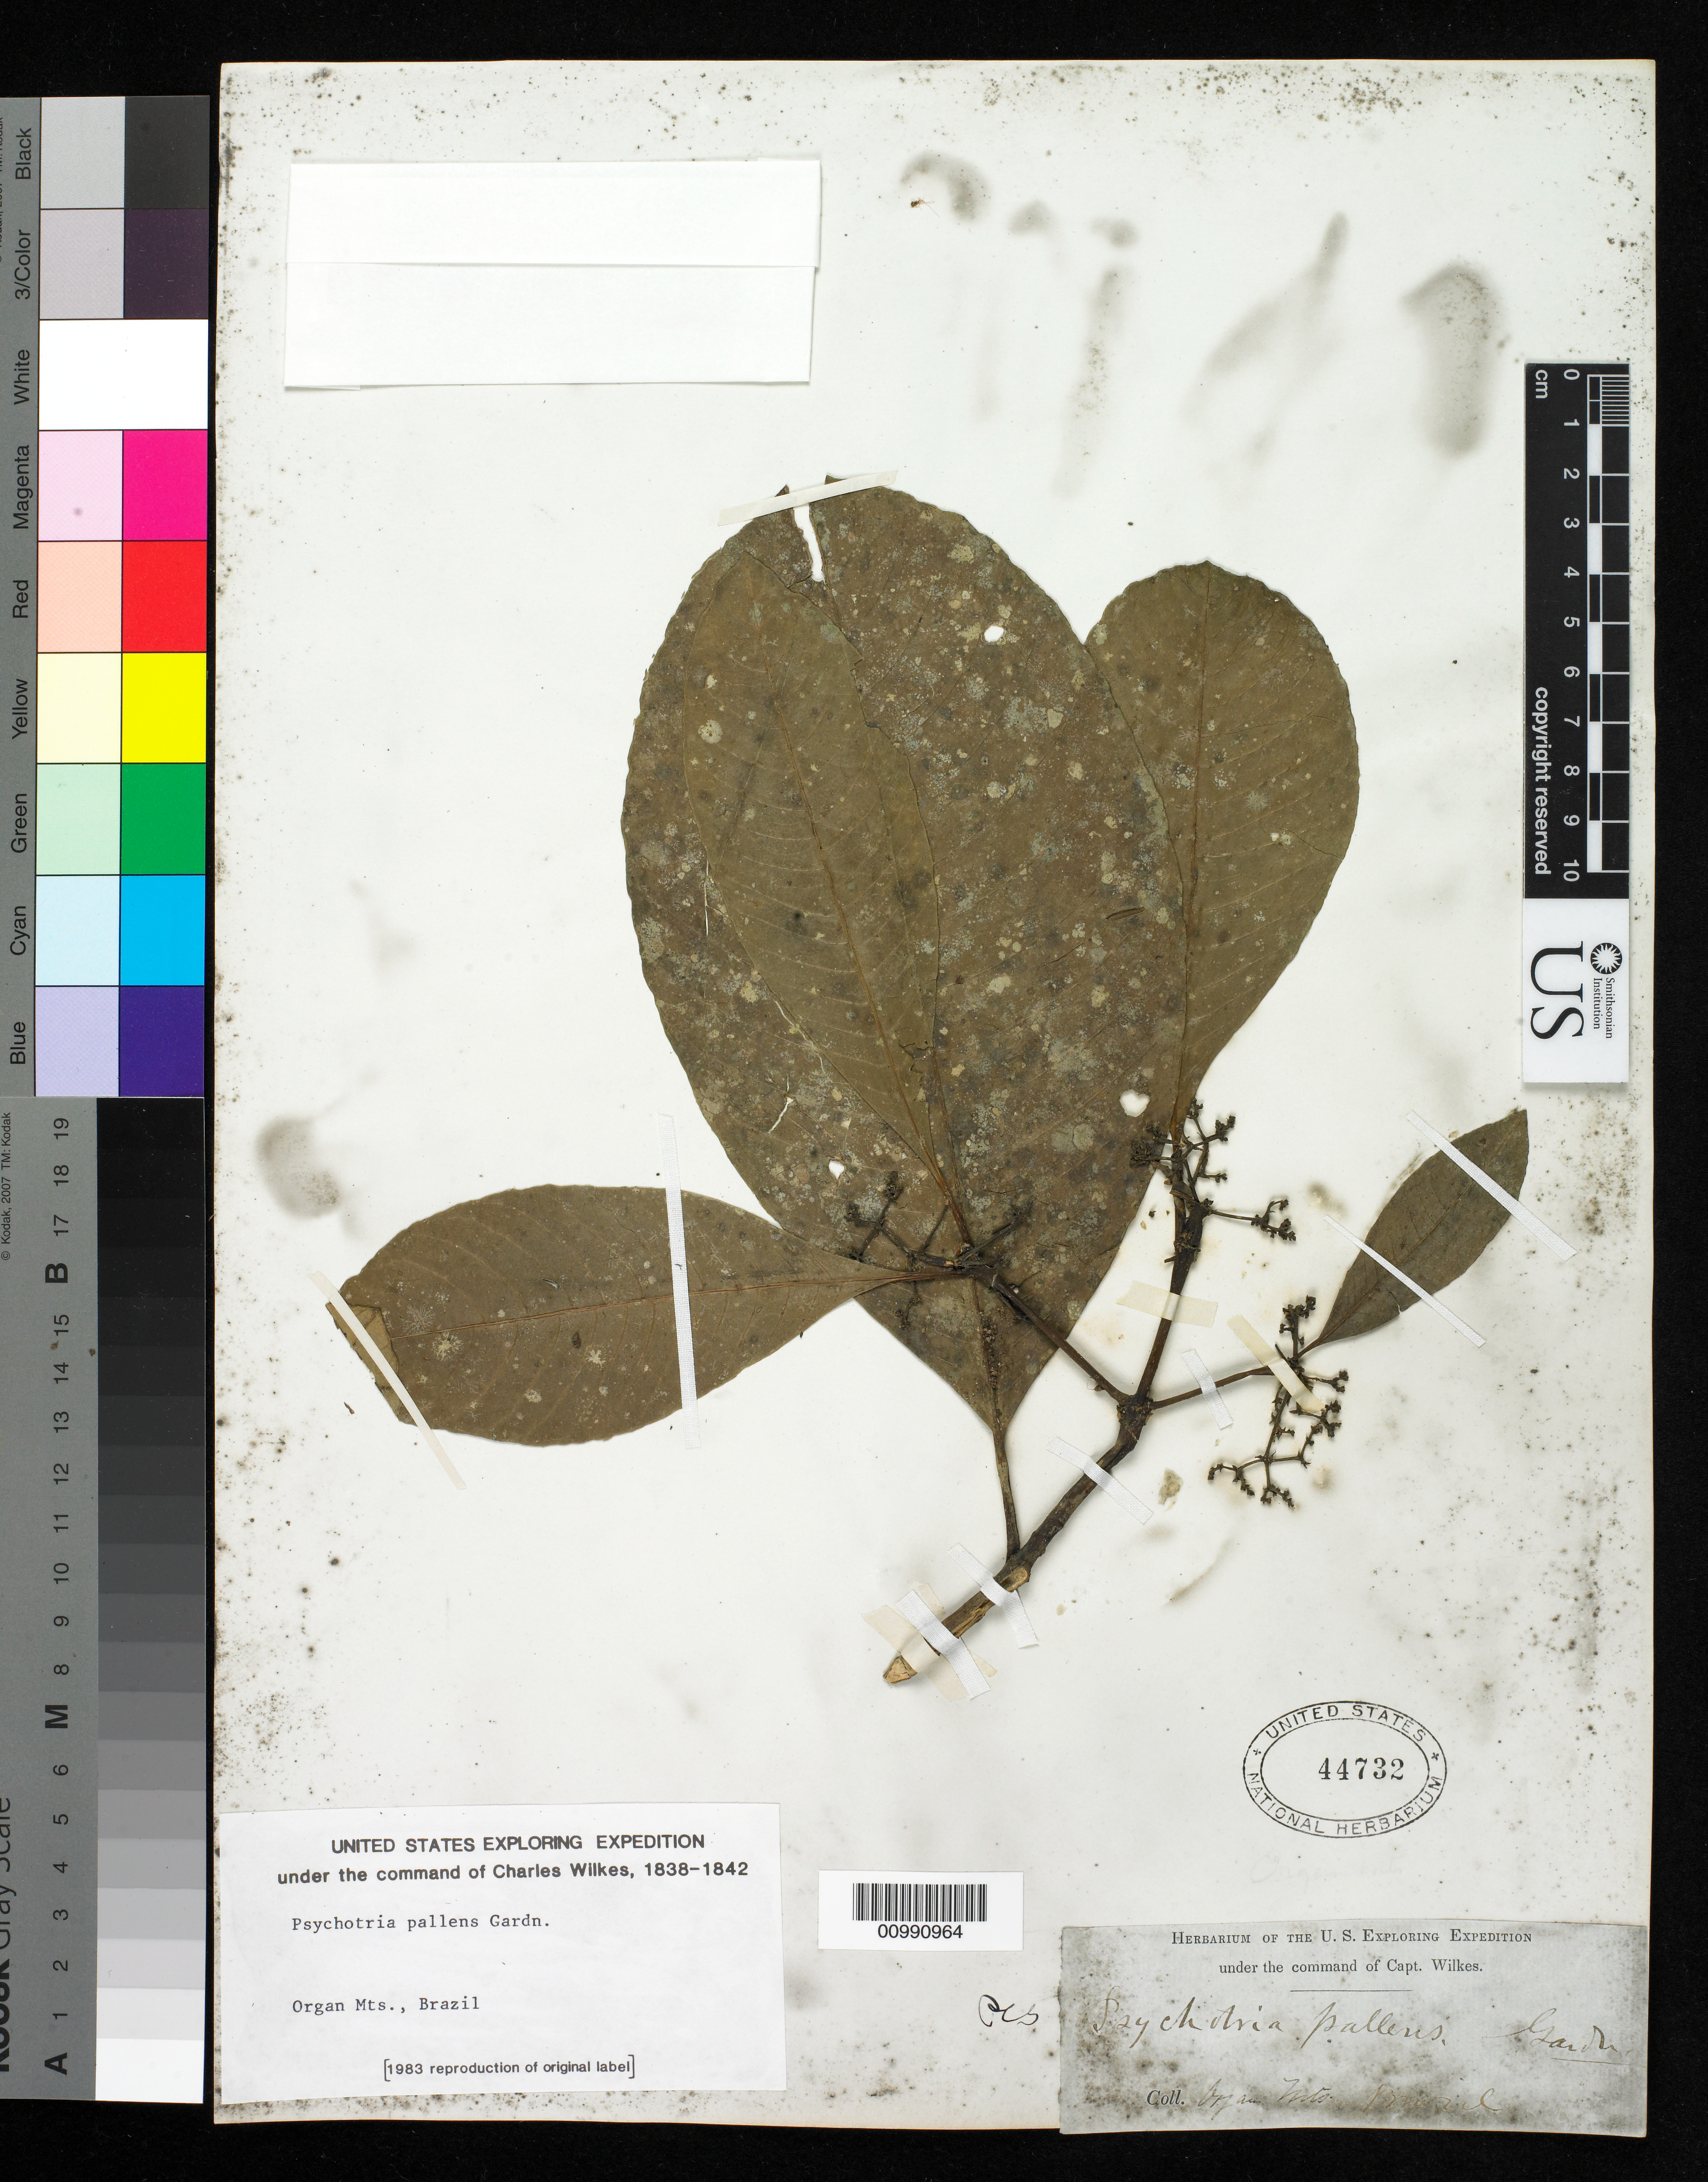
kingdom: Plantae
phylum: Tracheophyta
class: Magnoliopsida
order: Gentianales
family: Rubiaceae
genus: Psychotria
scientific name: Psychotria pallens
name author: Gardner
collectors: Wilkes Explor. Exped.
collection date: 1838/1842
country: Brazil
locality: Organ Mts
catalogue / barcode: US 44732